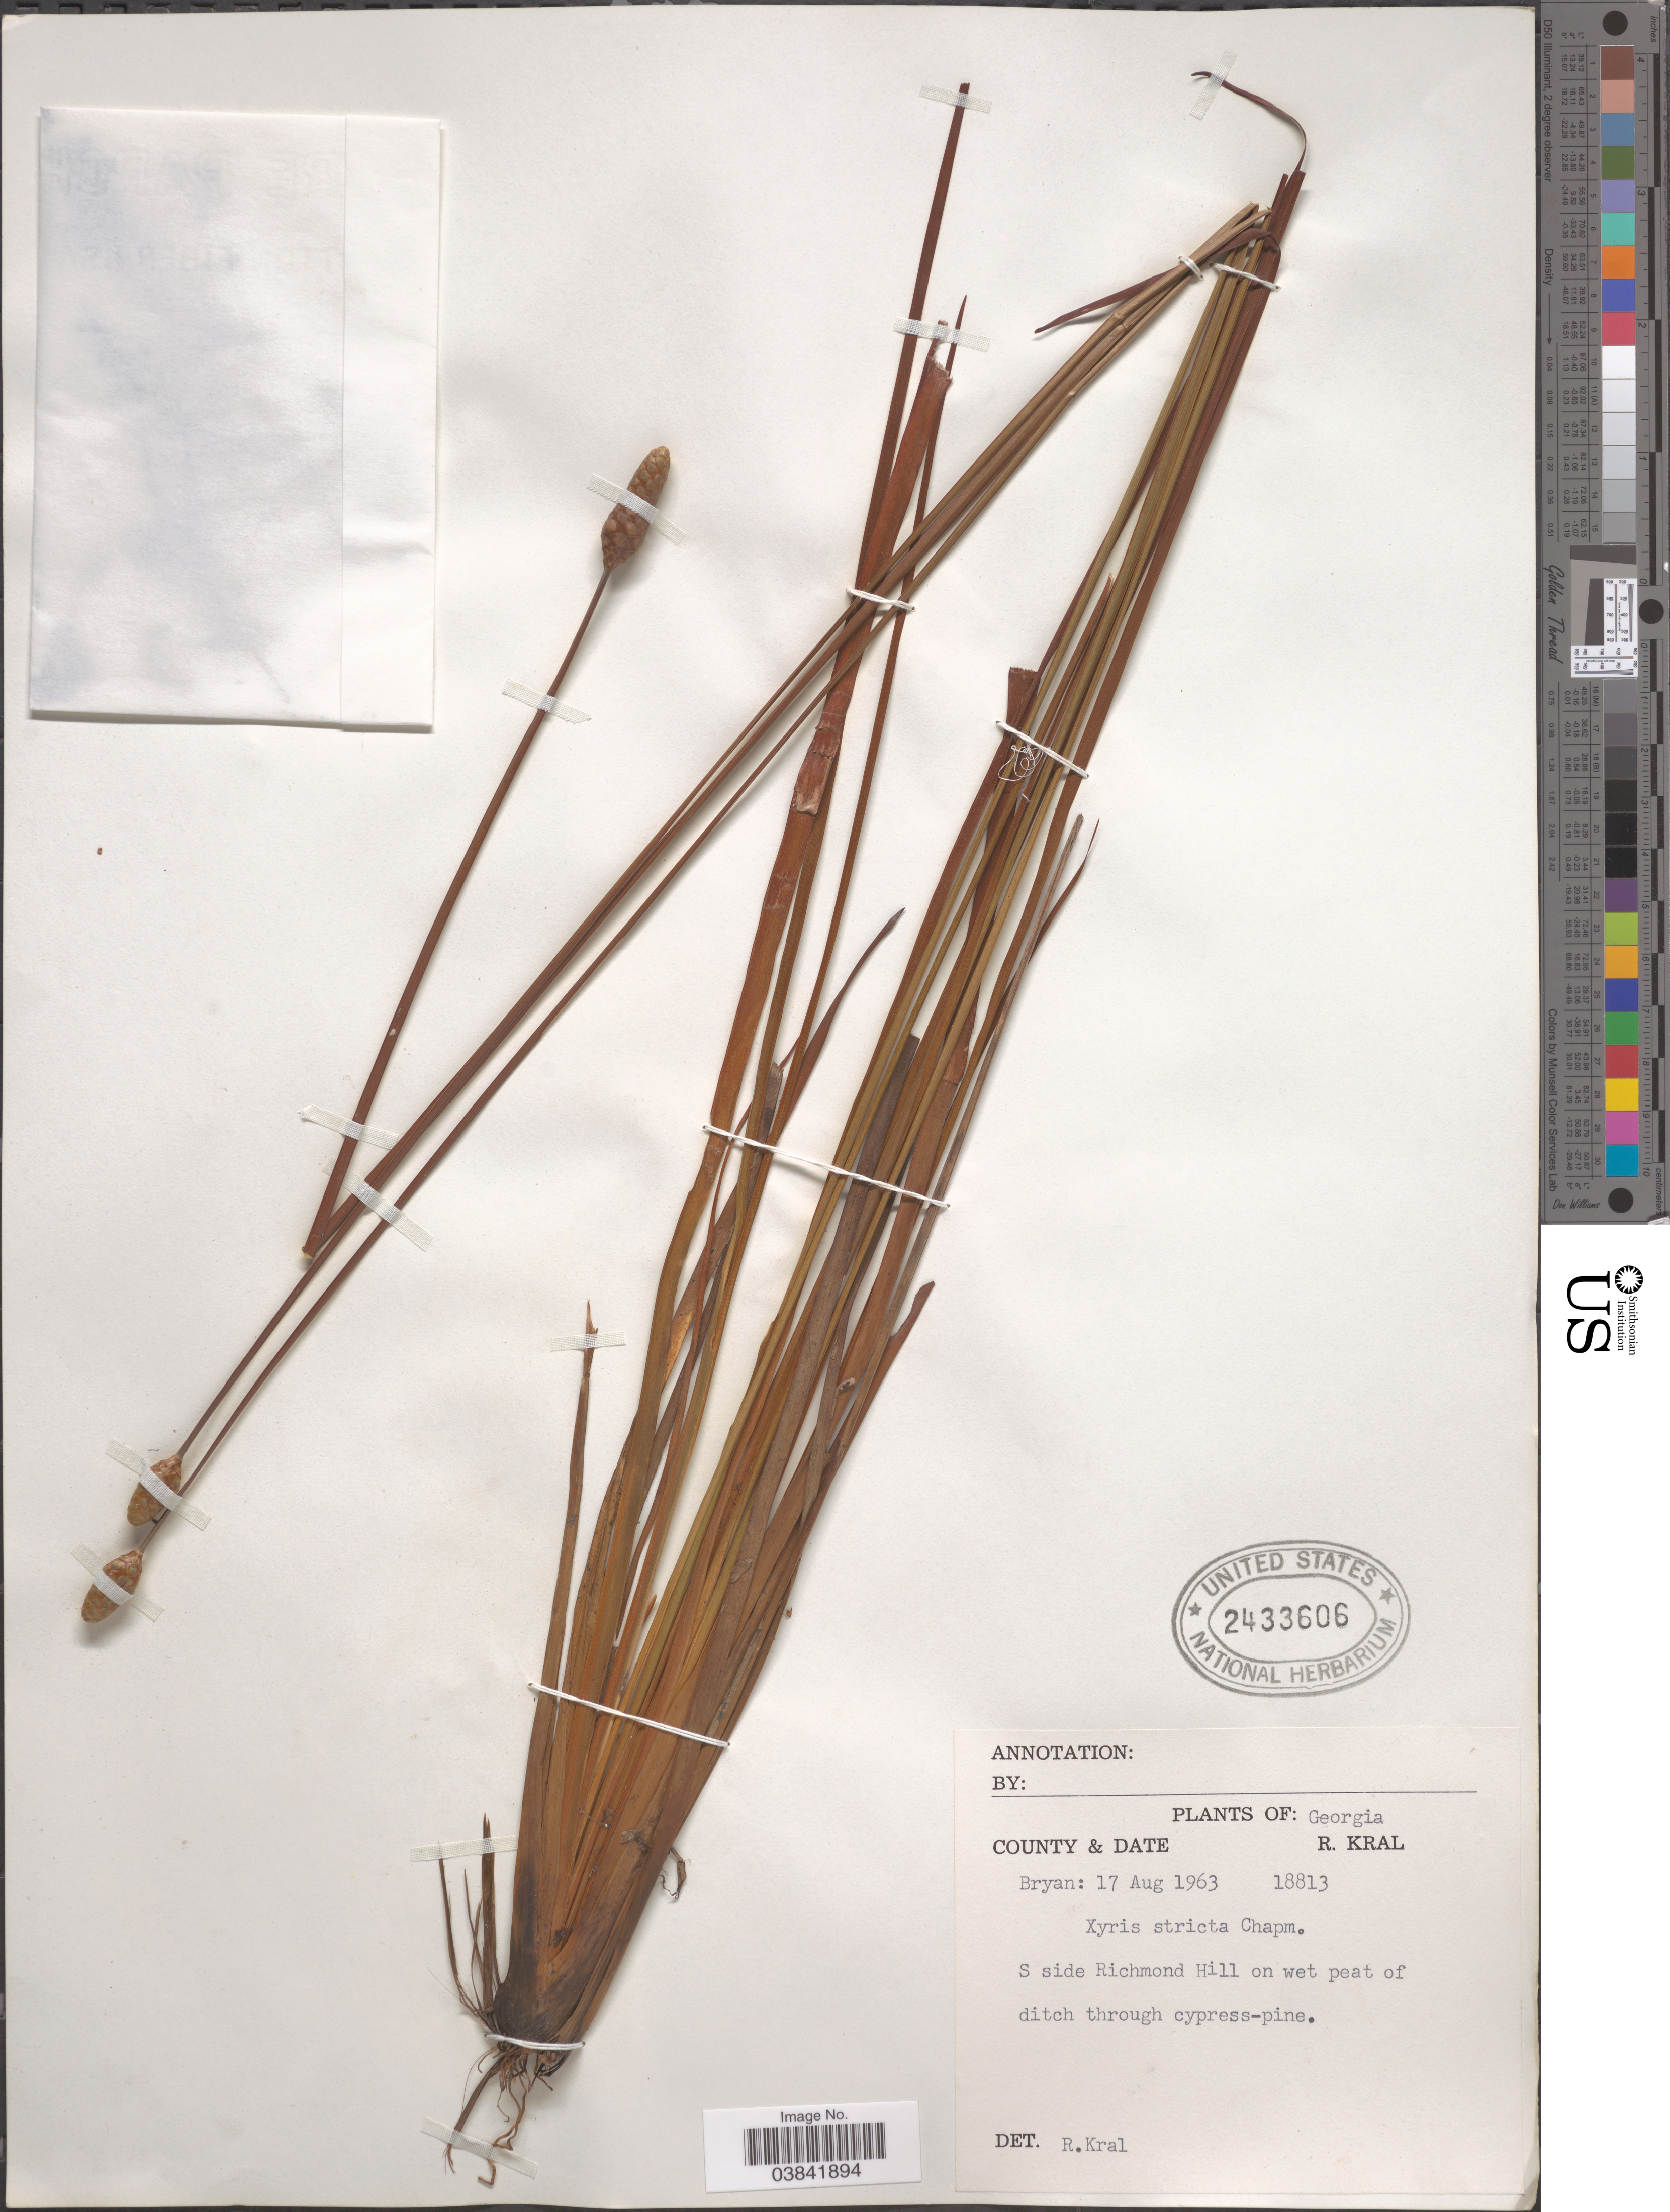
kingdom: Plantae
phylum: Tracheophyta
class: Liliopsida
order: Poales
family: Xyridaceae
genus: Xyris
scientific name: Xyris stricta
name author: Chapm.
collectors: R. Kral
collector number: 18813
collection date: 1963-08-17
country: United States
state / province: Georgia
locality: County Bryan: S side Richmond Hill on wet peat of ditch through cypress-pine.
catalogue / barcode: US 2433606